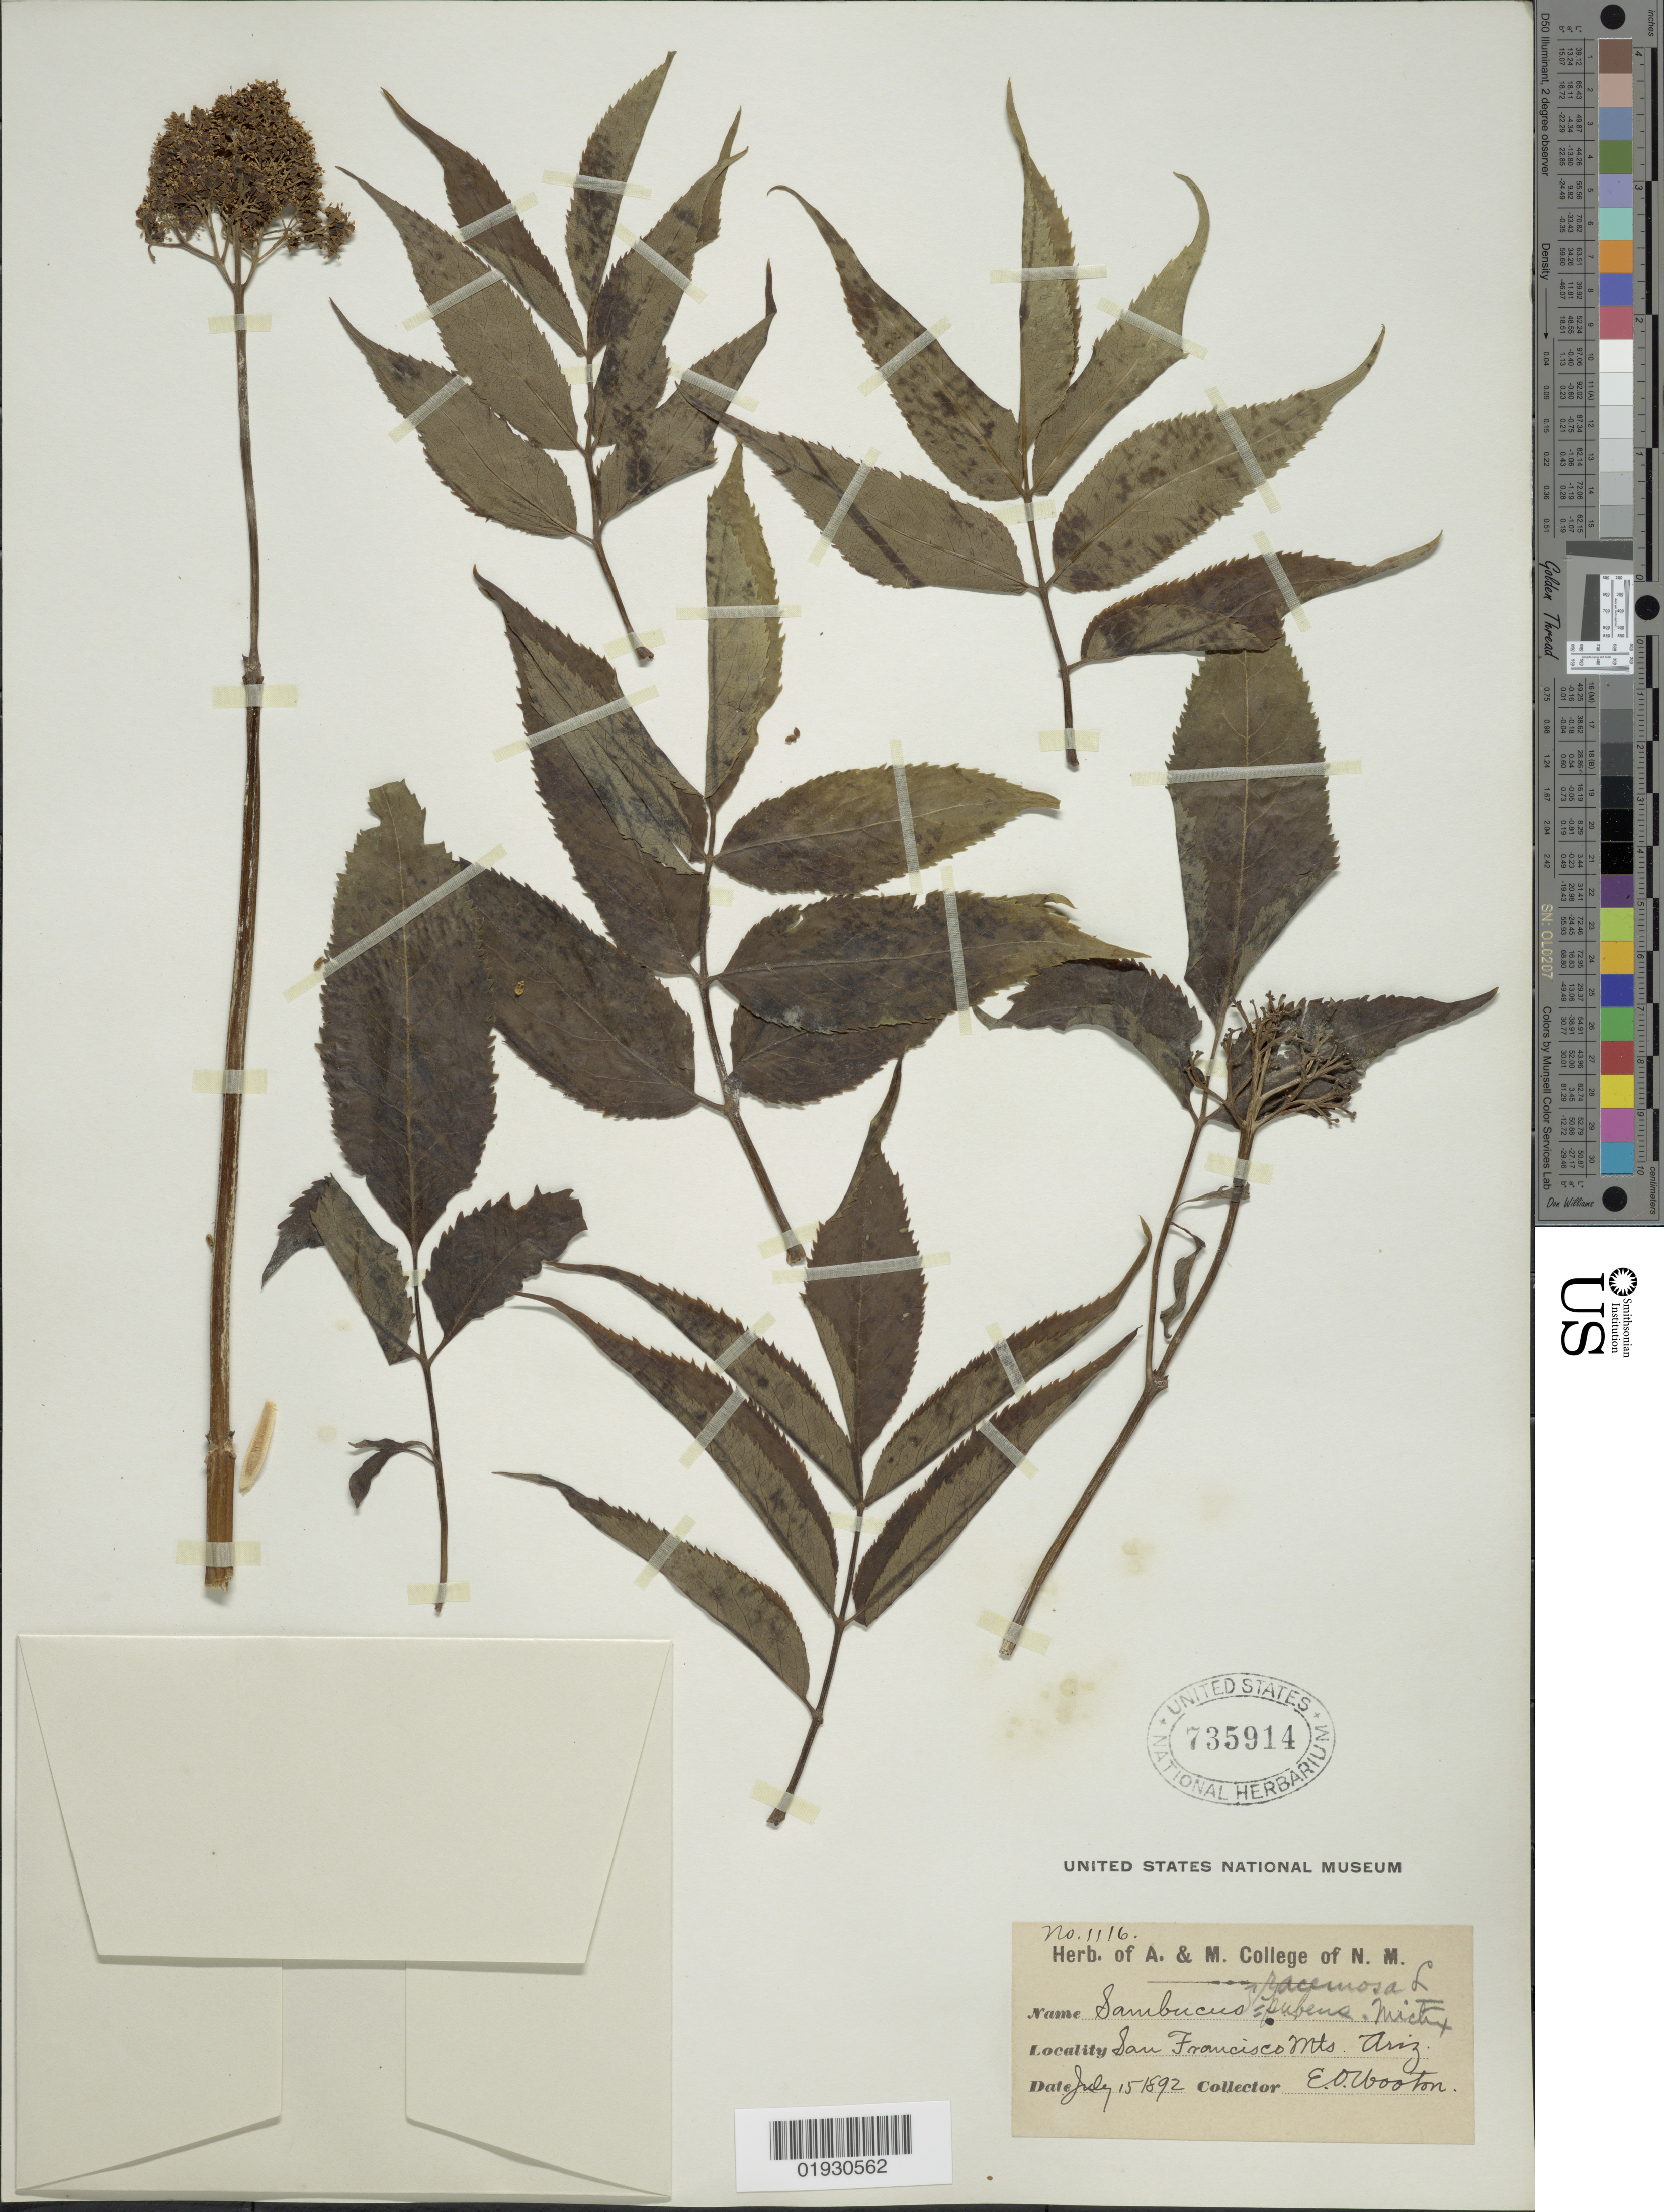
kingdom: Plantae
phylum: Tracheophyta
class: Magnoliopsida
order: Dipsacales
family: Viburnaceae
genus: Sambucus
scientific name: Sambucus acuminata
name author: Greene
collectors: E. O. Wooton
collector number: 1116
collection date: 1892-07-15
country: United States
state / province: Arizona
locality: San Francisco Mts.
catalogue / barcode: US 735914